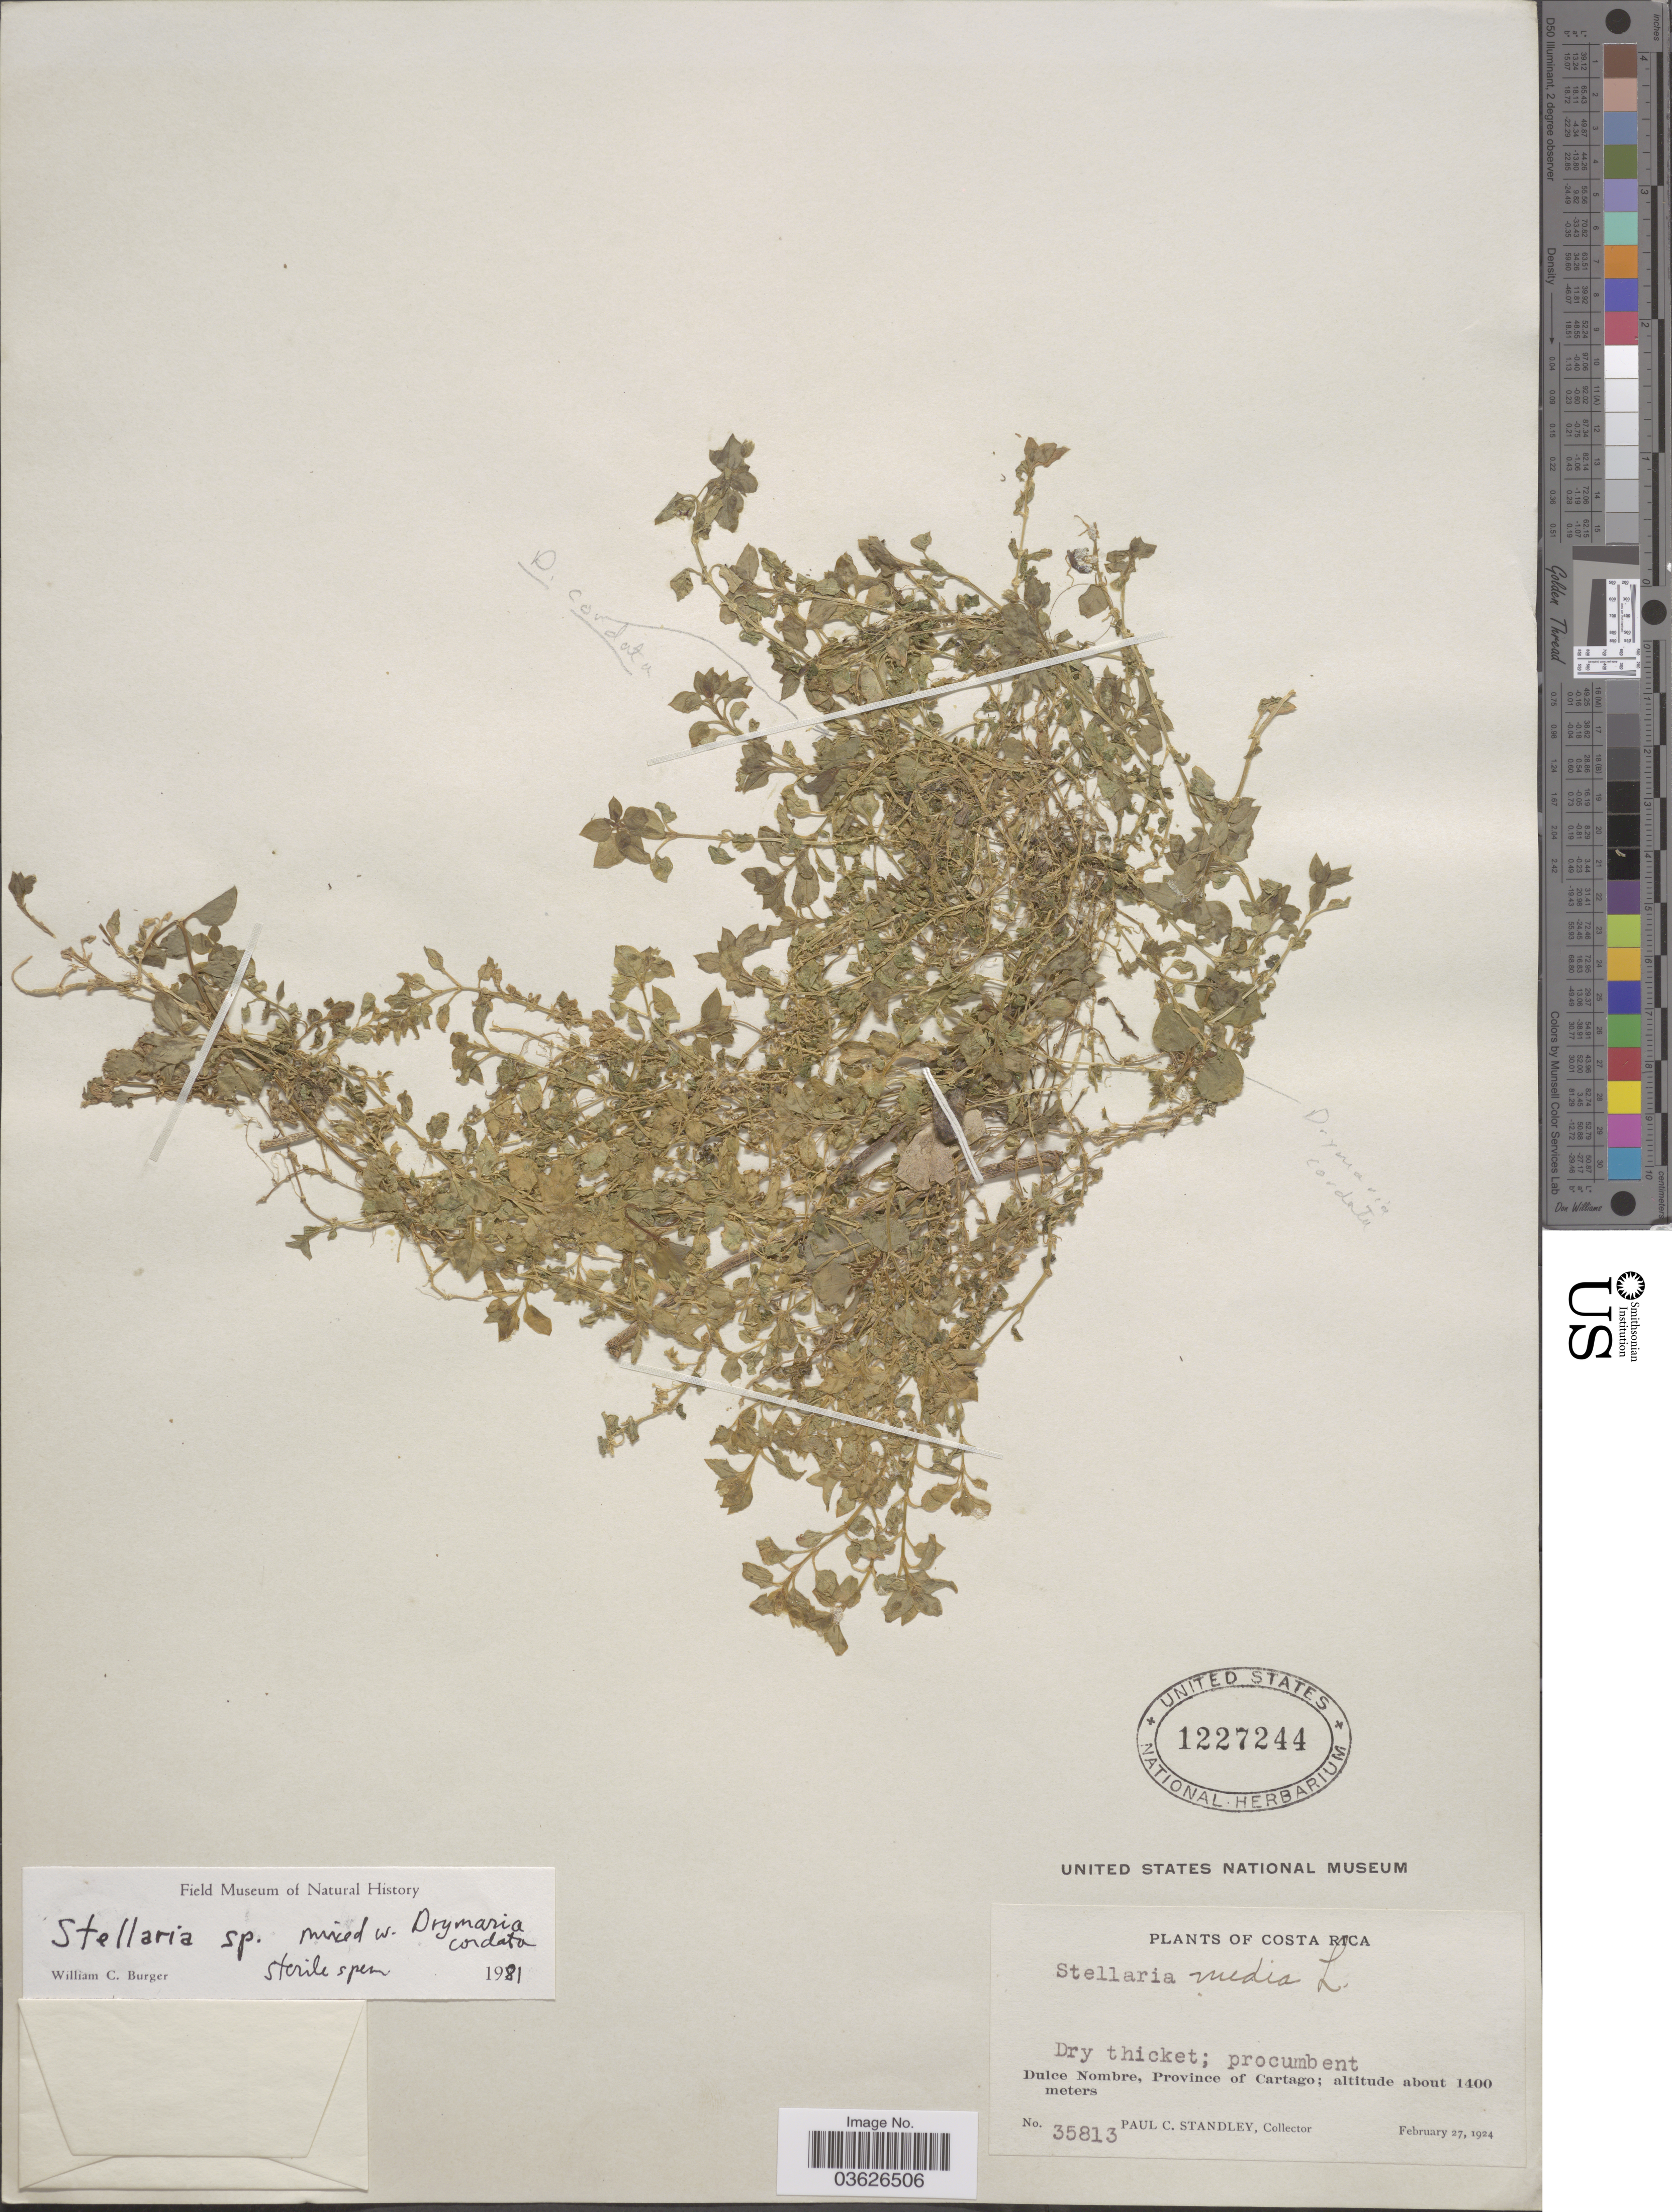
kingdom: Plantae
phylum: Tracheophyta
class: Magnoliopsida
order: Caryophyllales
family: Caryophyllaceae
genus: Drymaria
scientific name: Drymaria cordata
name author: (L.) Willd. ex Schult.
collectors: P. C. Standley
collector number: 35813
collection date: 1924-02-27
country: Costa Rica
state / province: Cartago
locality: Dulce Nombre.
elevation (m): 1400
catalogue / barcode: US 1227244